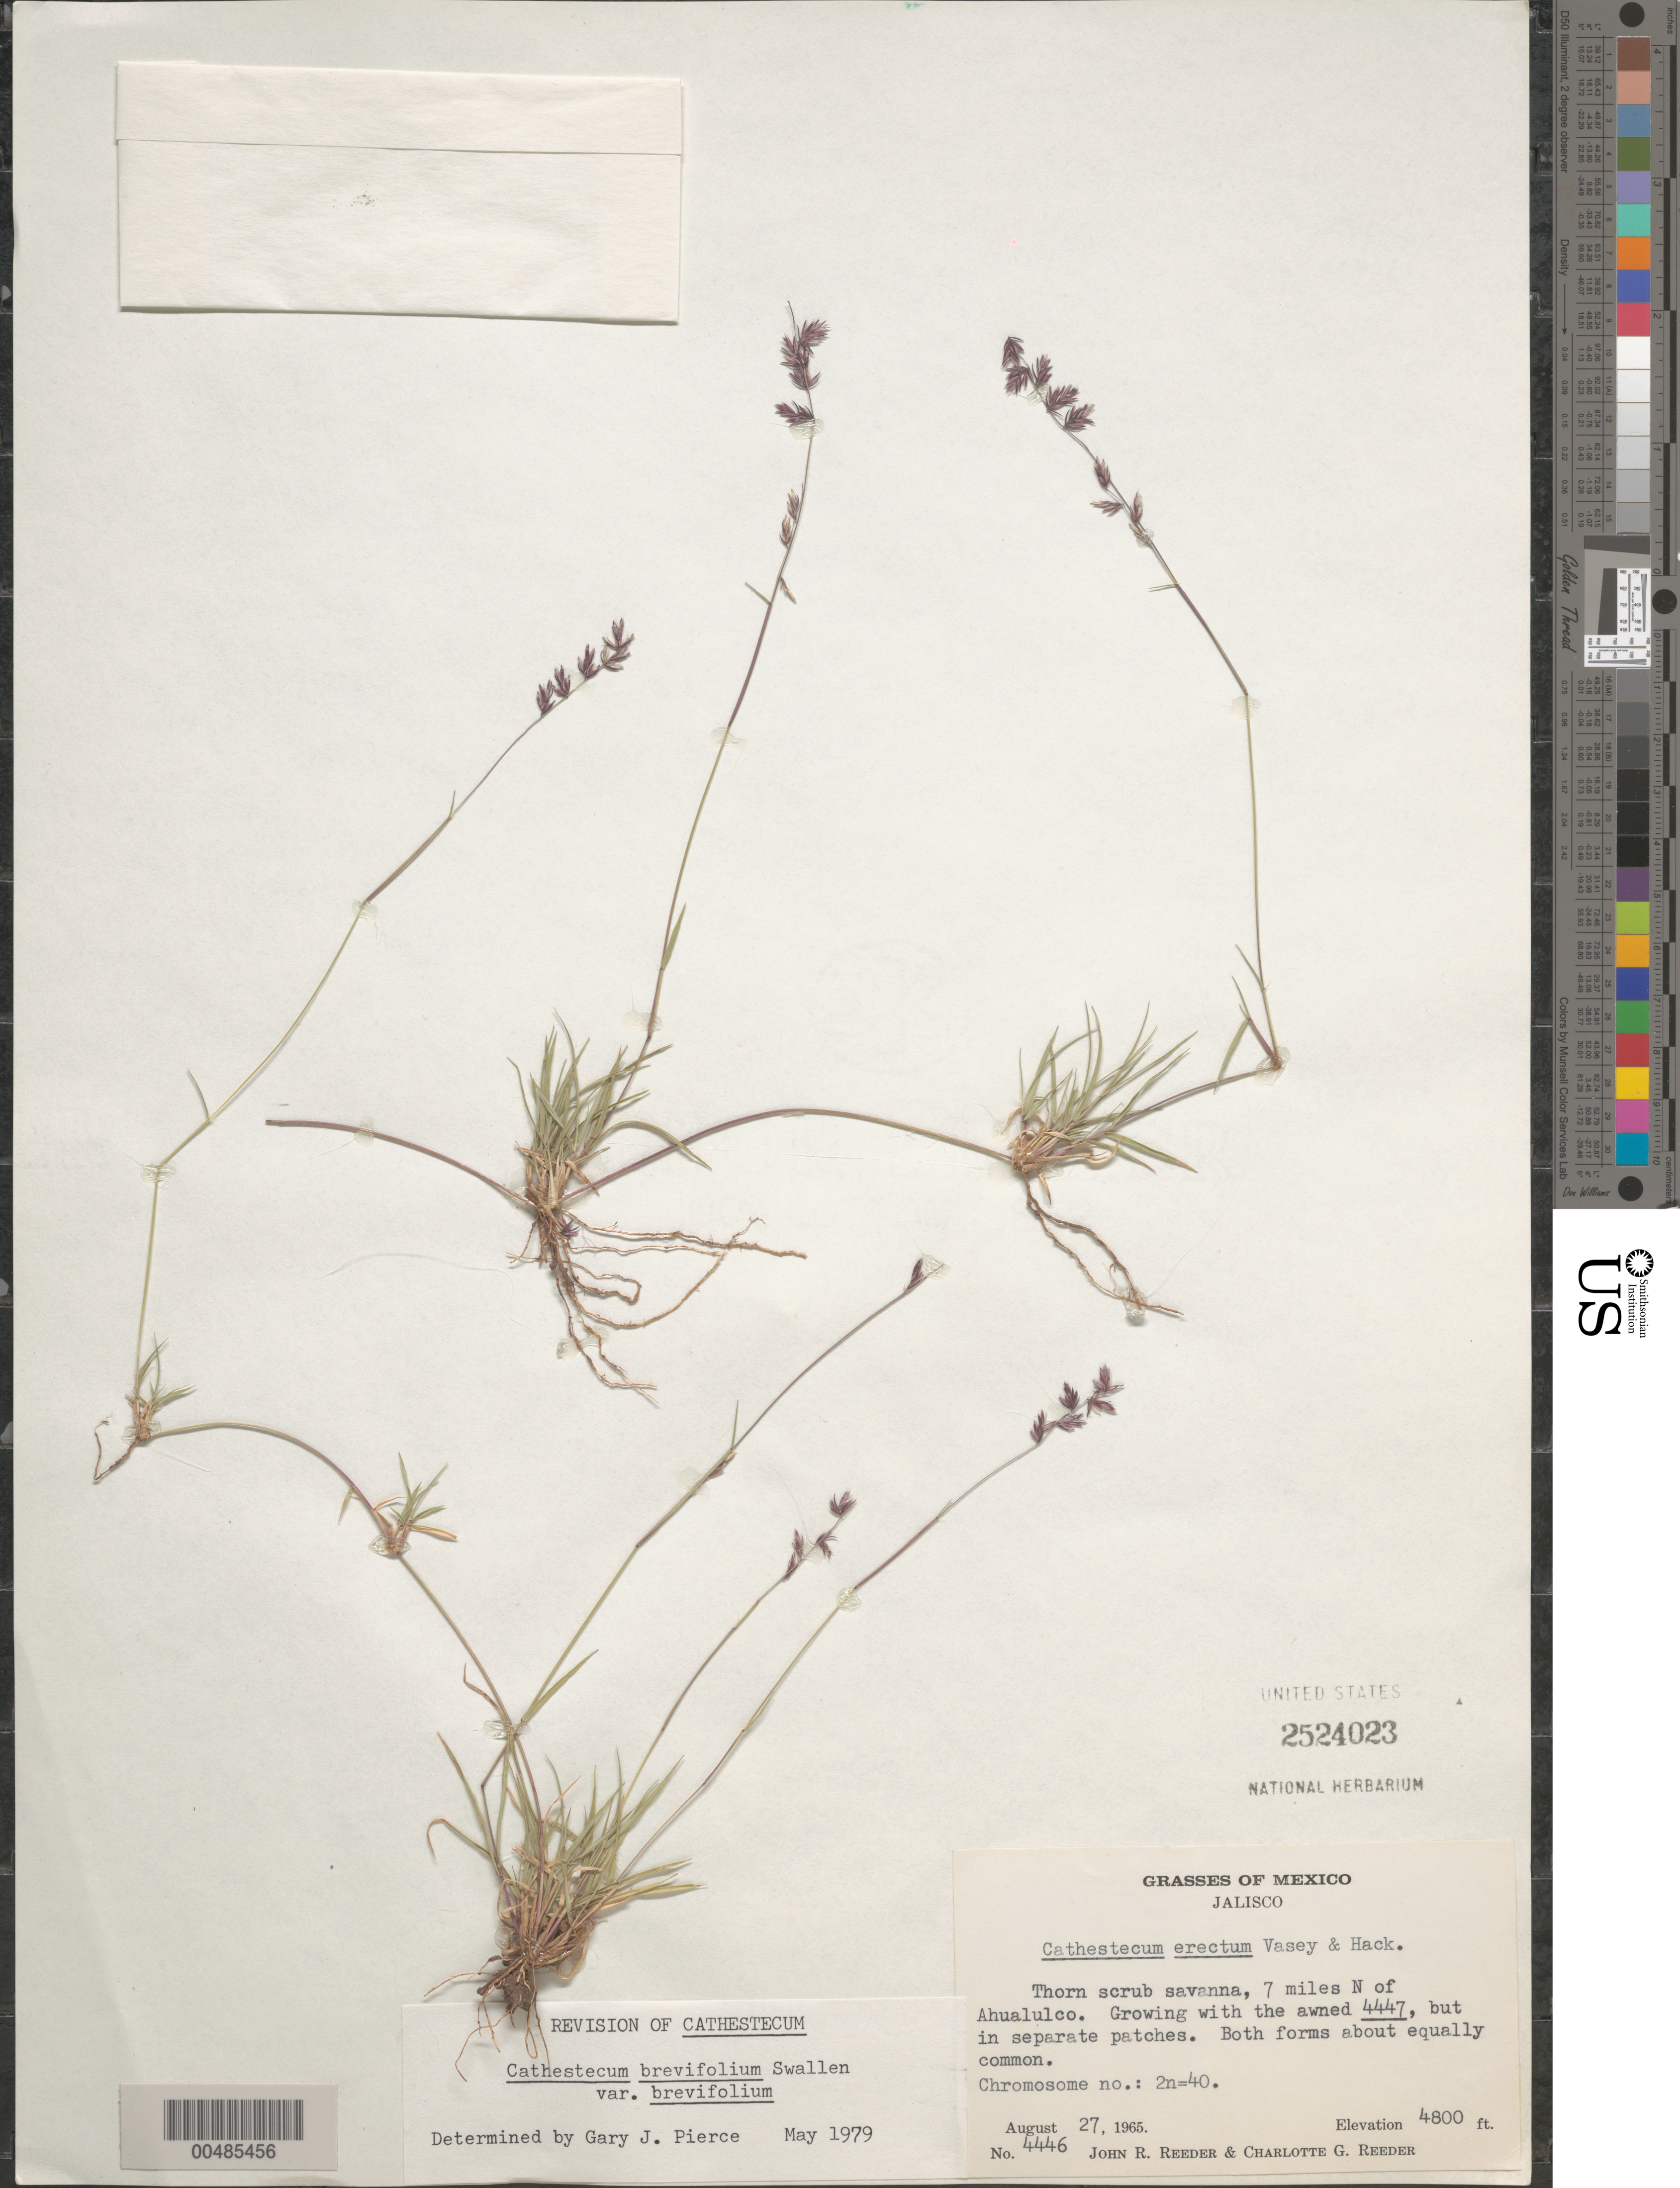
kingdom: Plantae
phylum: Tracheophyta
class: Liliopsida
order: Poales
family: Poaceae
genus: Cathestecum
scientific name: Cathestecum brevifolium var. brevifolium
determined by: Pierce, G. J.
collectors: J. R. Reeder & C. G. Reeder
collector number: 4446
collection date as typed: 27 Aug 1965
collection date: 1965-08-27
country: Mexico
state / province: Jalisco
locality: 7 mi N of Ahualulco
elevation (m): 1463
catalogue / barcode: US 2524023